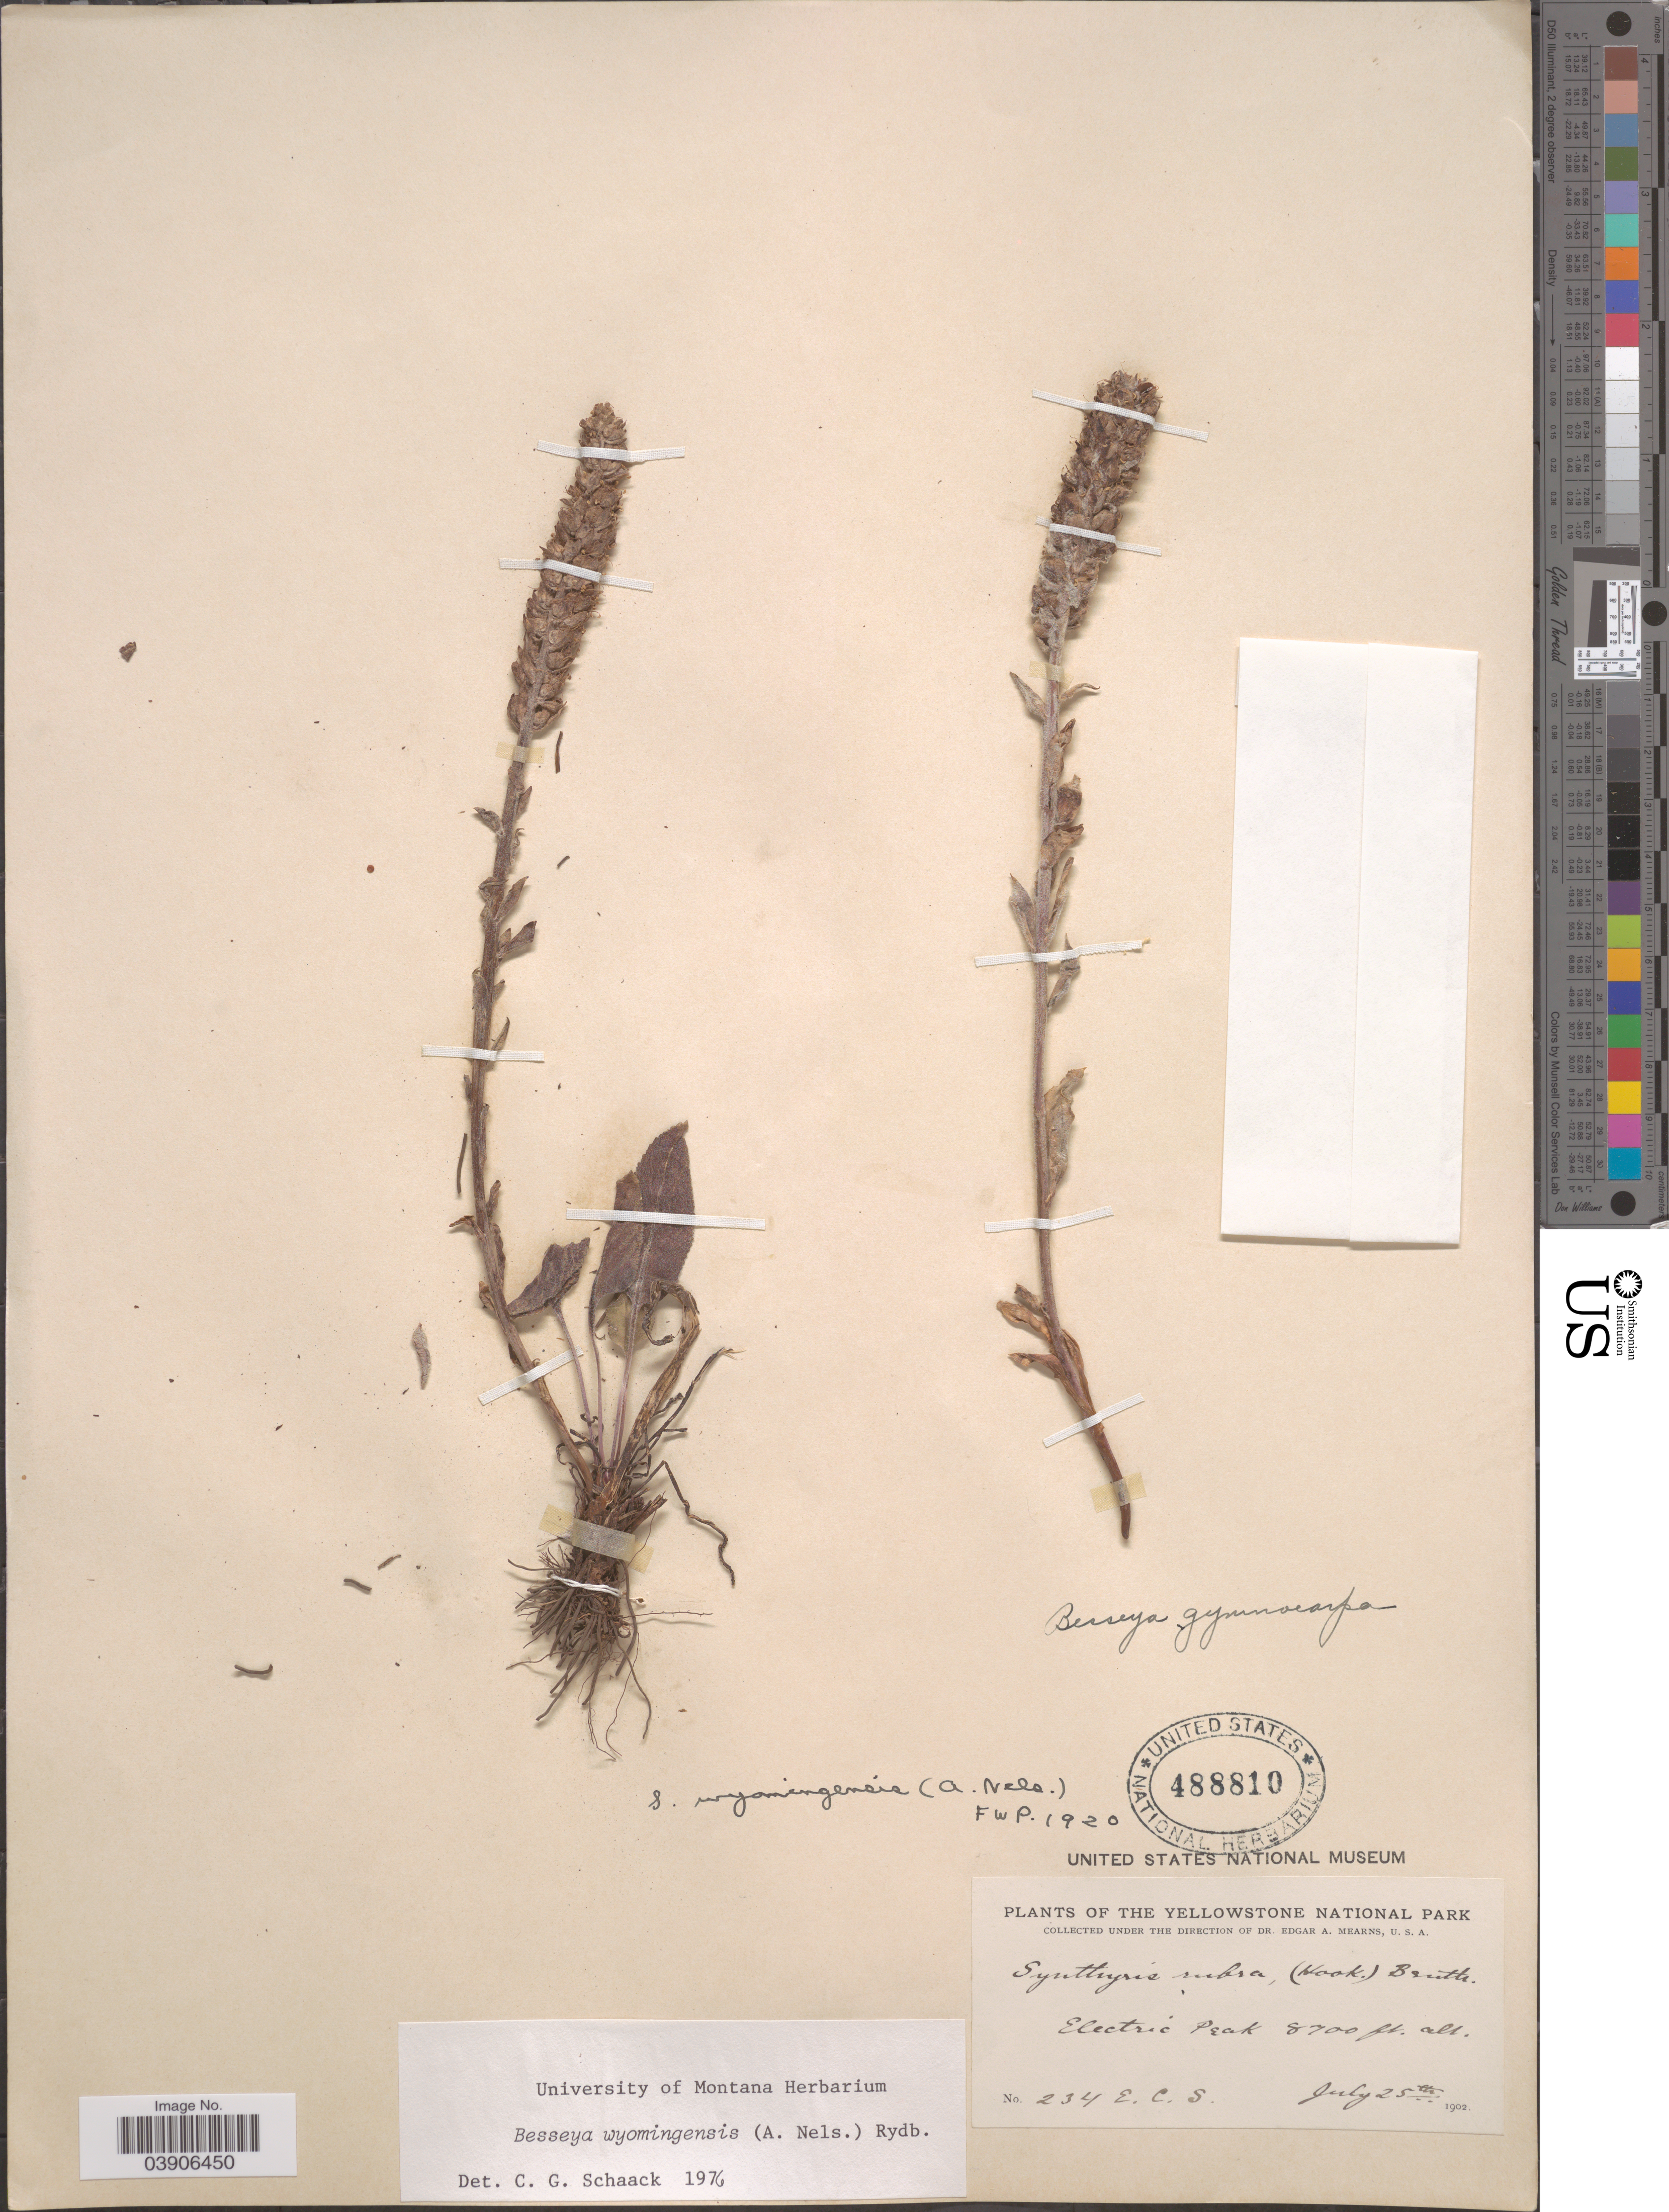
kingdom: Plantae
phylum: Tracheophyta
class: Magnoliopsida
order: Lamiales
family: Plantaginaceae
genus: Synthyris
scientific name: Synthyris wyomingensis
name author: A. Heller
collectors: E. A. Mearns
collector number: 234 E.C.S.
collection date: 1902-07-25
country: United States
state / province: Montana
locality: The Yellowstone National Park. Electric Peak.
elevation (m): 2652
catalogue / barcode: US 488810